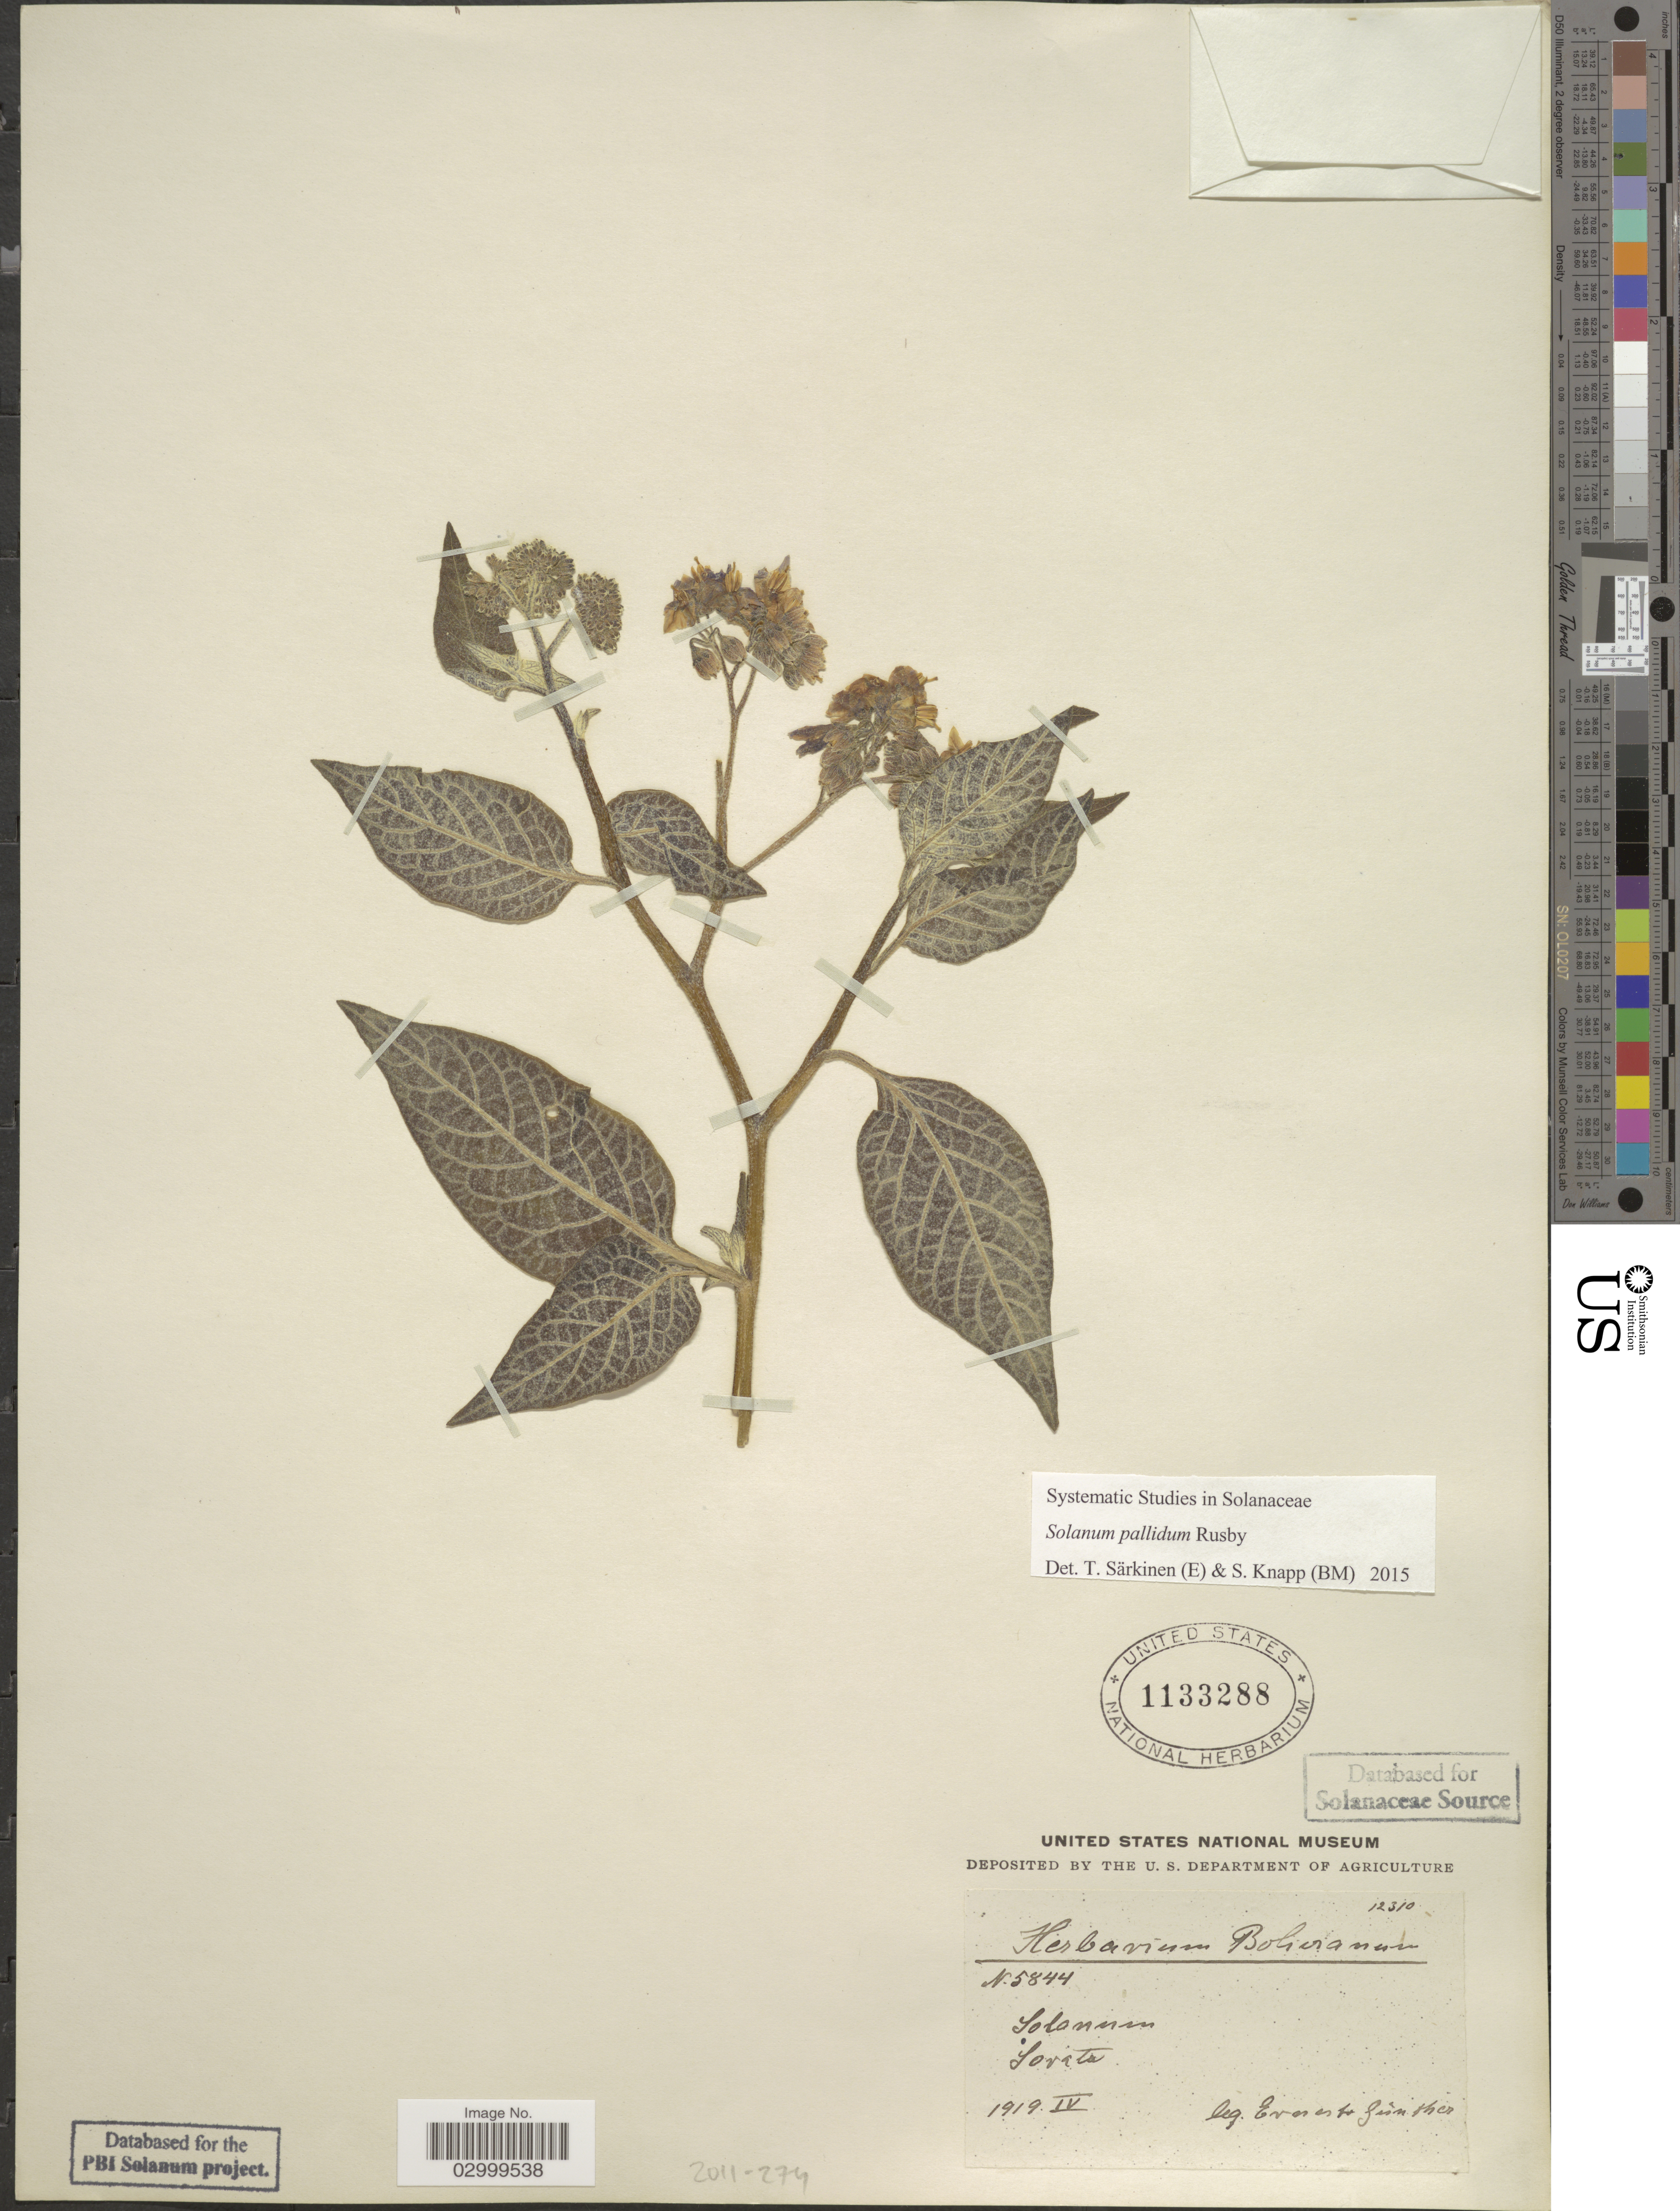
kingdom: Plantae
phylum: Tracheophyta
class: Magnoliopsida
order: Solanales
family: Solanaceae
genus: Solanum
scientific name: Solanum pallidum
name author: Rusby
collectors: E. Gunther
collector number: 5844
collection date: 1919-04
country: Bolivia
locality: Sorata.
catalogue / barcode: US 1133288